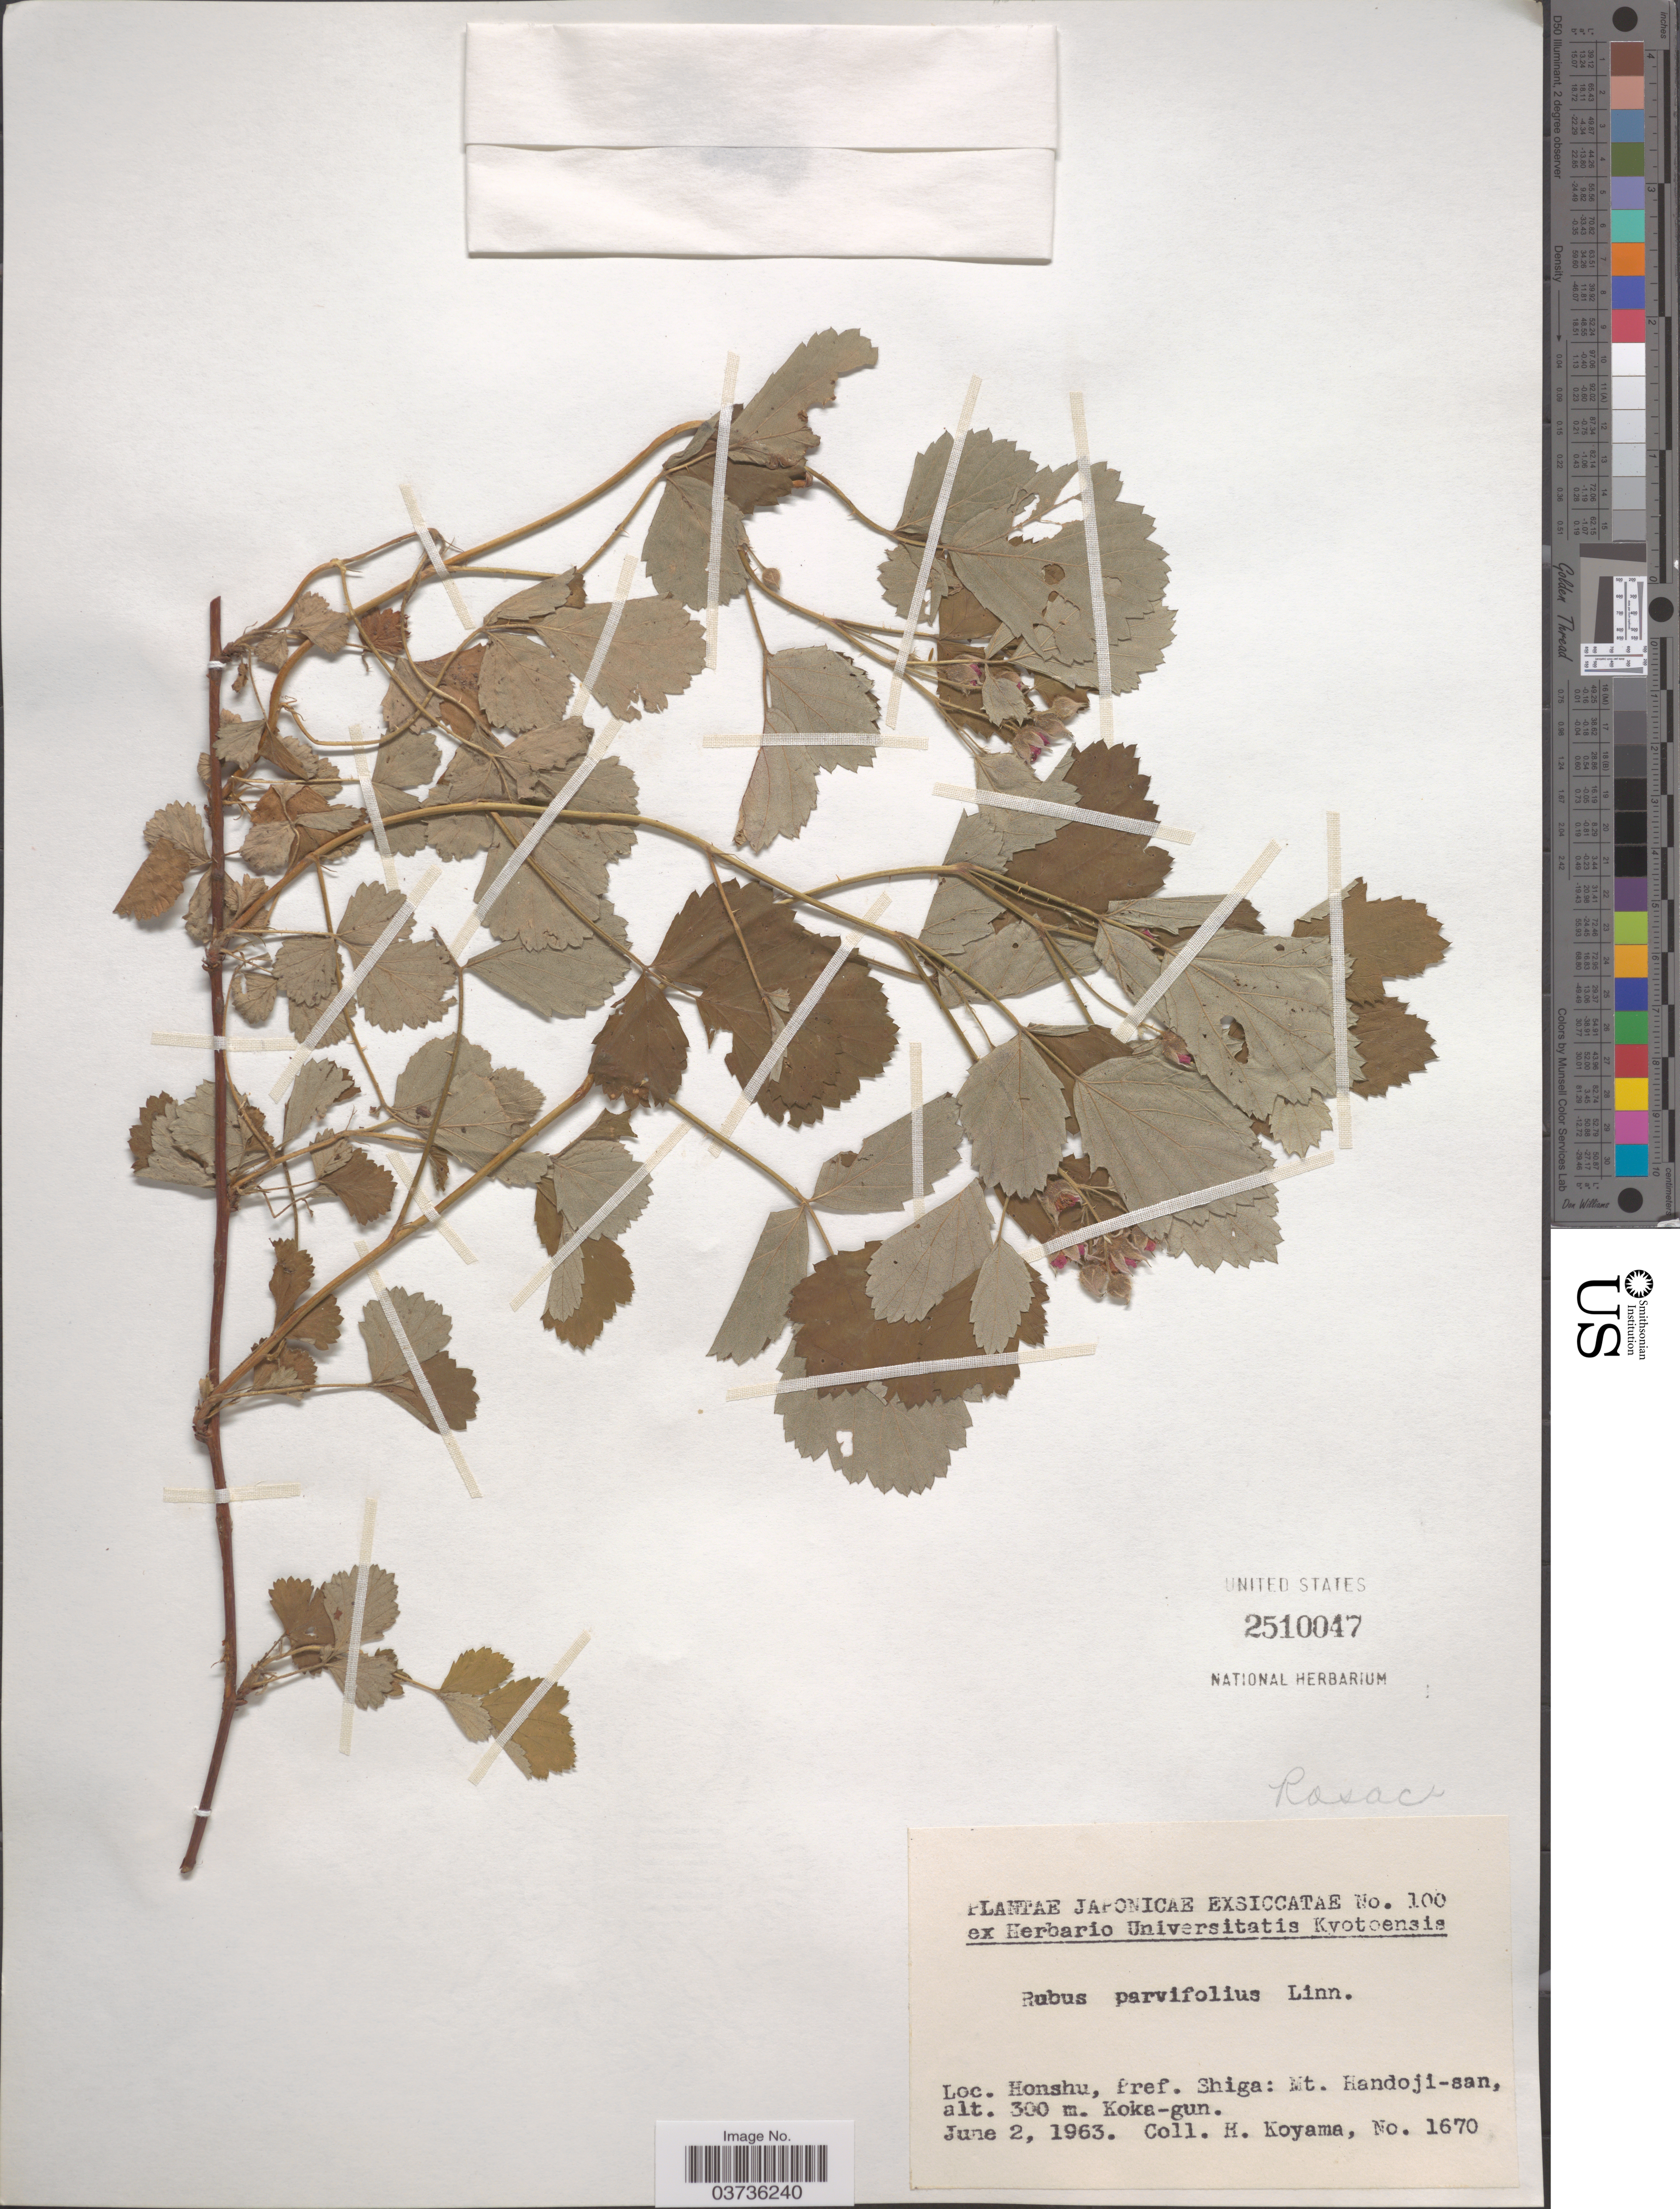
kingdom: Plantae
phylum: Tracheophyta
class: Magnoliopsida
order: Rosales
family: Rosaceae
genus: Rubus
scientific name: Rubus parvifolius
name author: L.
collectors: H. Koyama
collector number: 1670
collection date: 1963-06-02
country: Japan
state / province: Siga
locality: Honshu, Pref. Shiga: Mt. Handoji-san, Koka-gun.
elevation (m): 300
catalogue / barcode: US 2510047